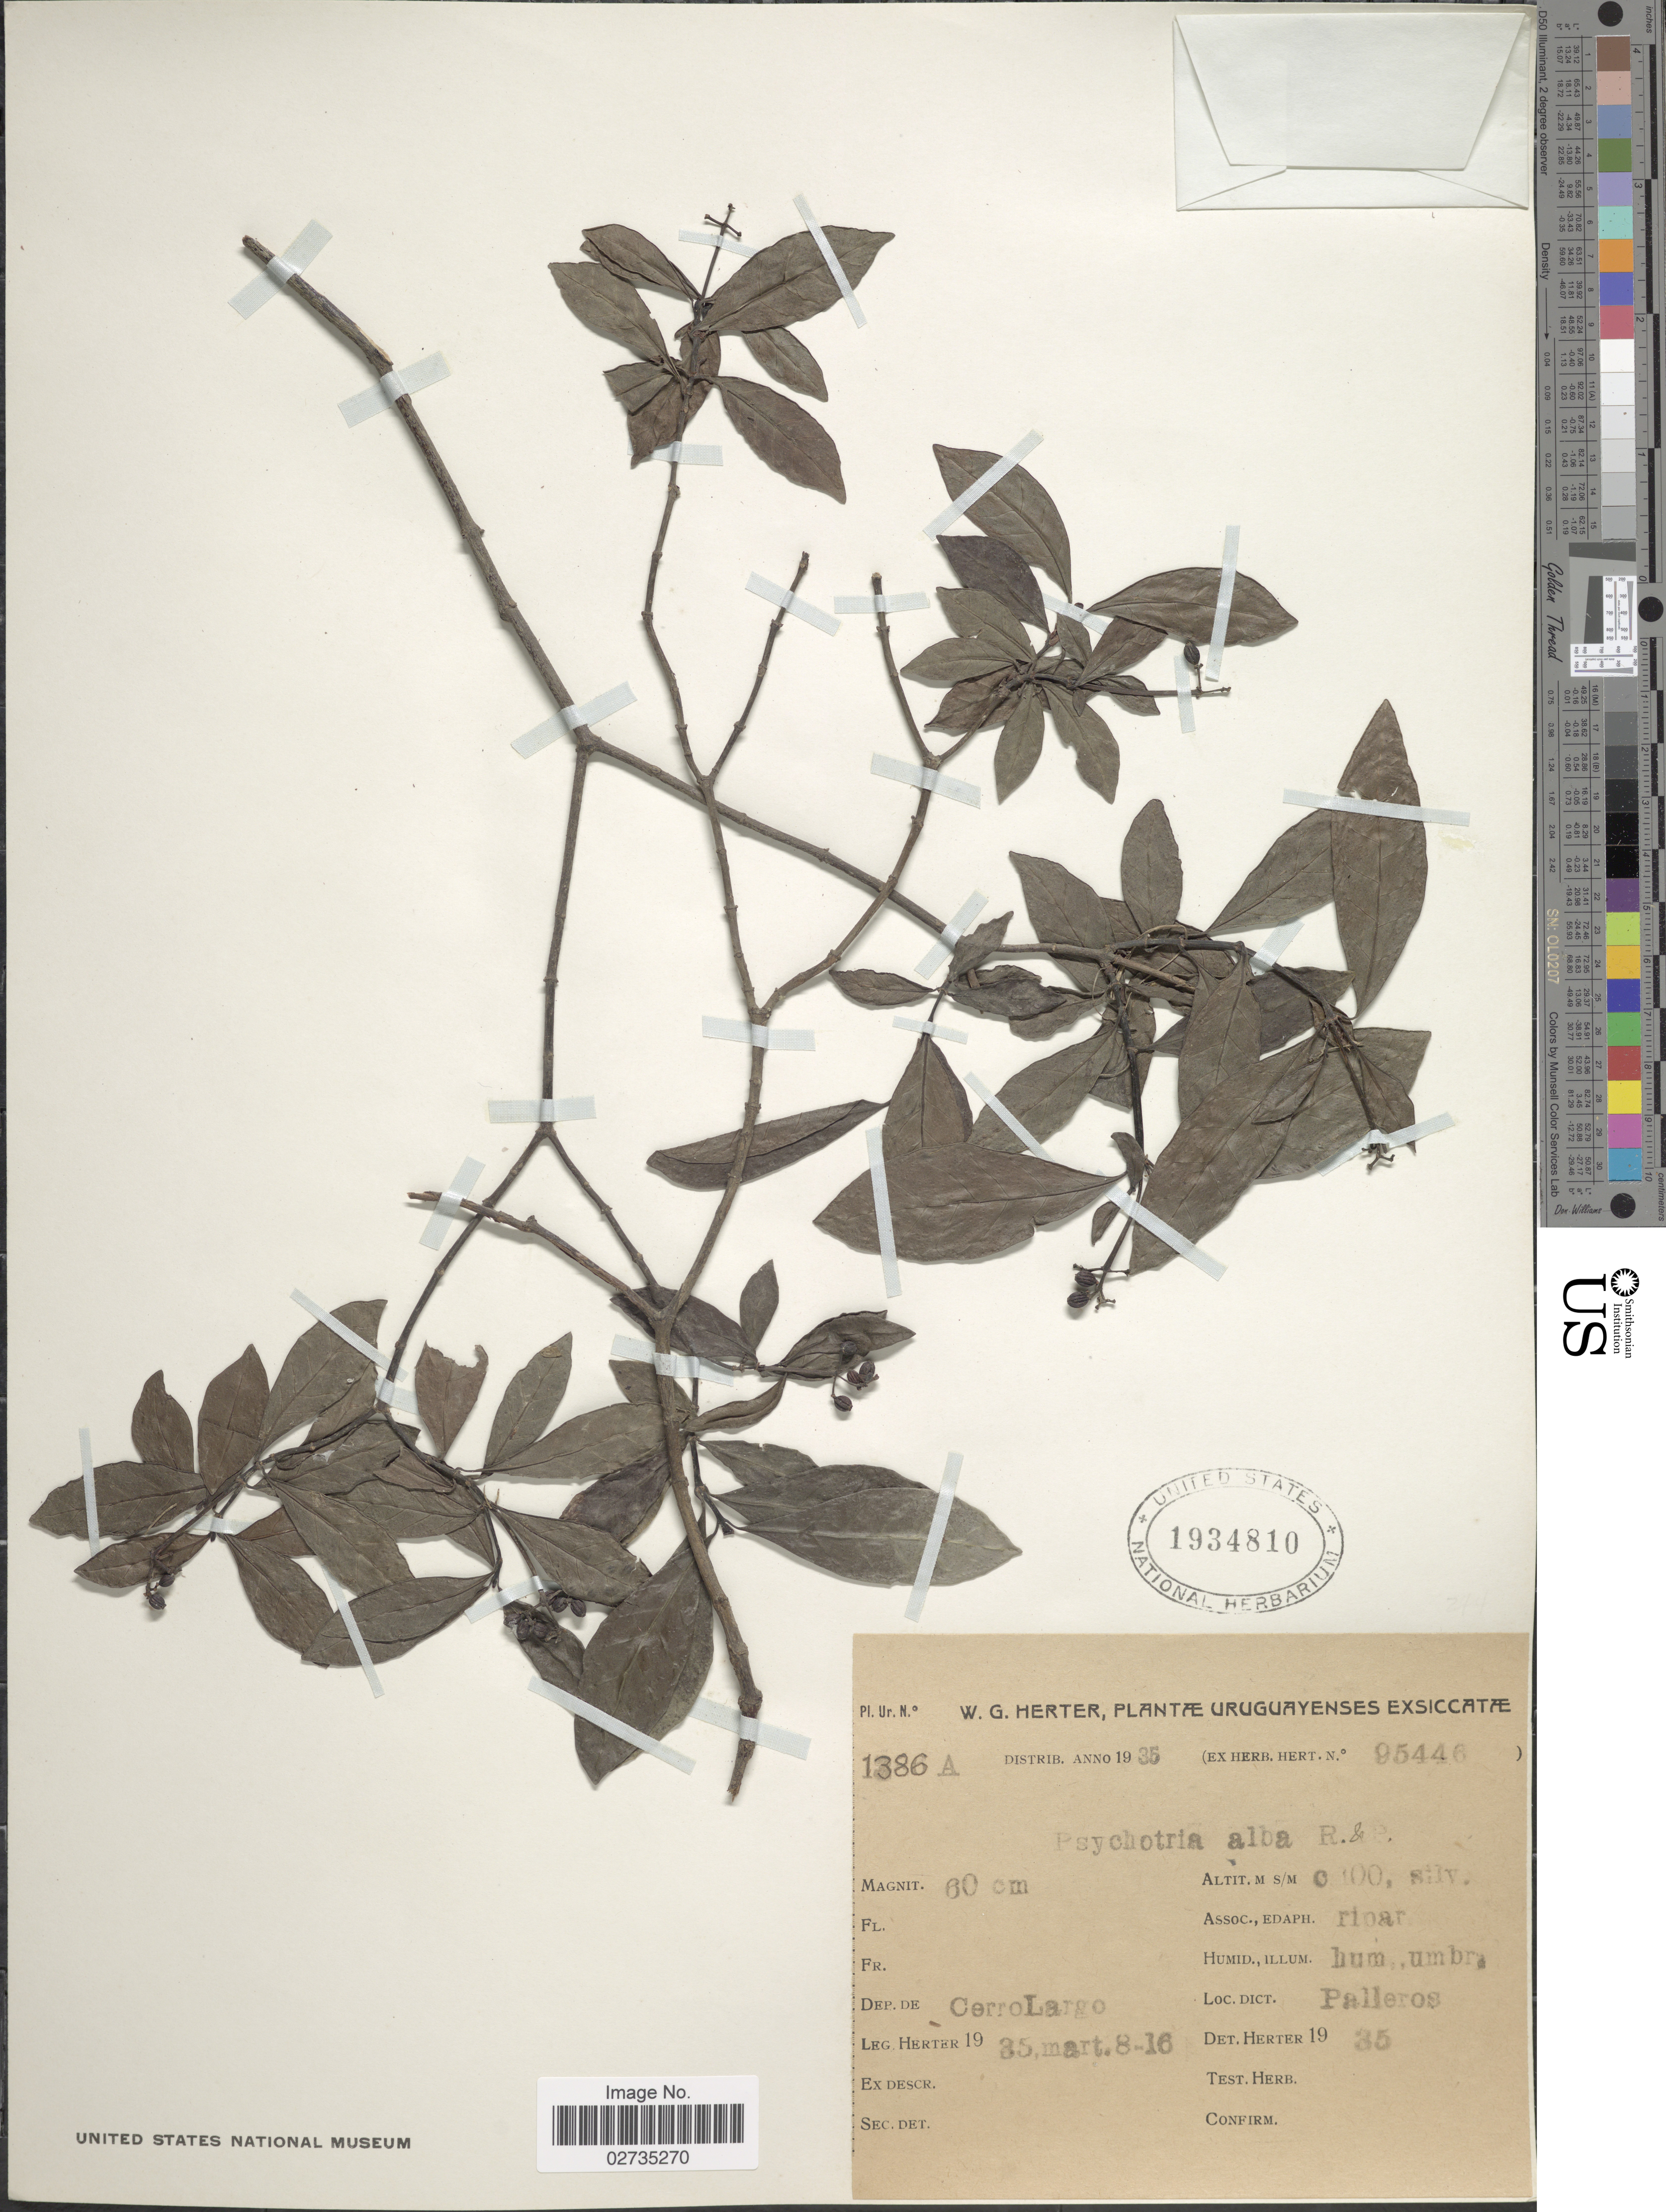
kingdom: Plantae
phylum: Tracheophyta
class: Magnoliopsida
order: Gentianales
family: Rubiaceae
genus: Psychotria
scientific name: Psychotria alba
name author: Ruiz & Pav.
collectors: Herter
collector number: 1386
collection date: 1935-03-08/1935-03-16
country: Uruguay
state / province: Cerro Largo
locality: Dep de Cerro Largo, Palleros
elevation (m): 100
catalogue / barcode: US 1934810